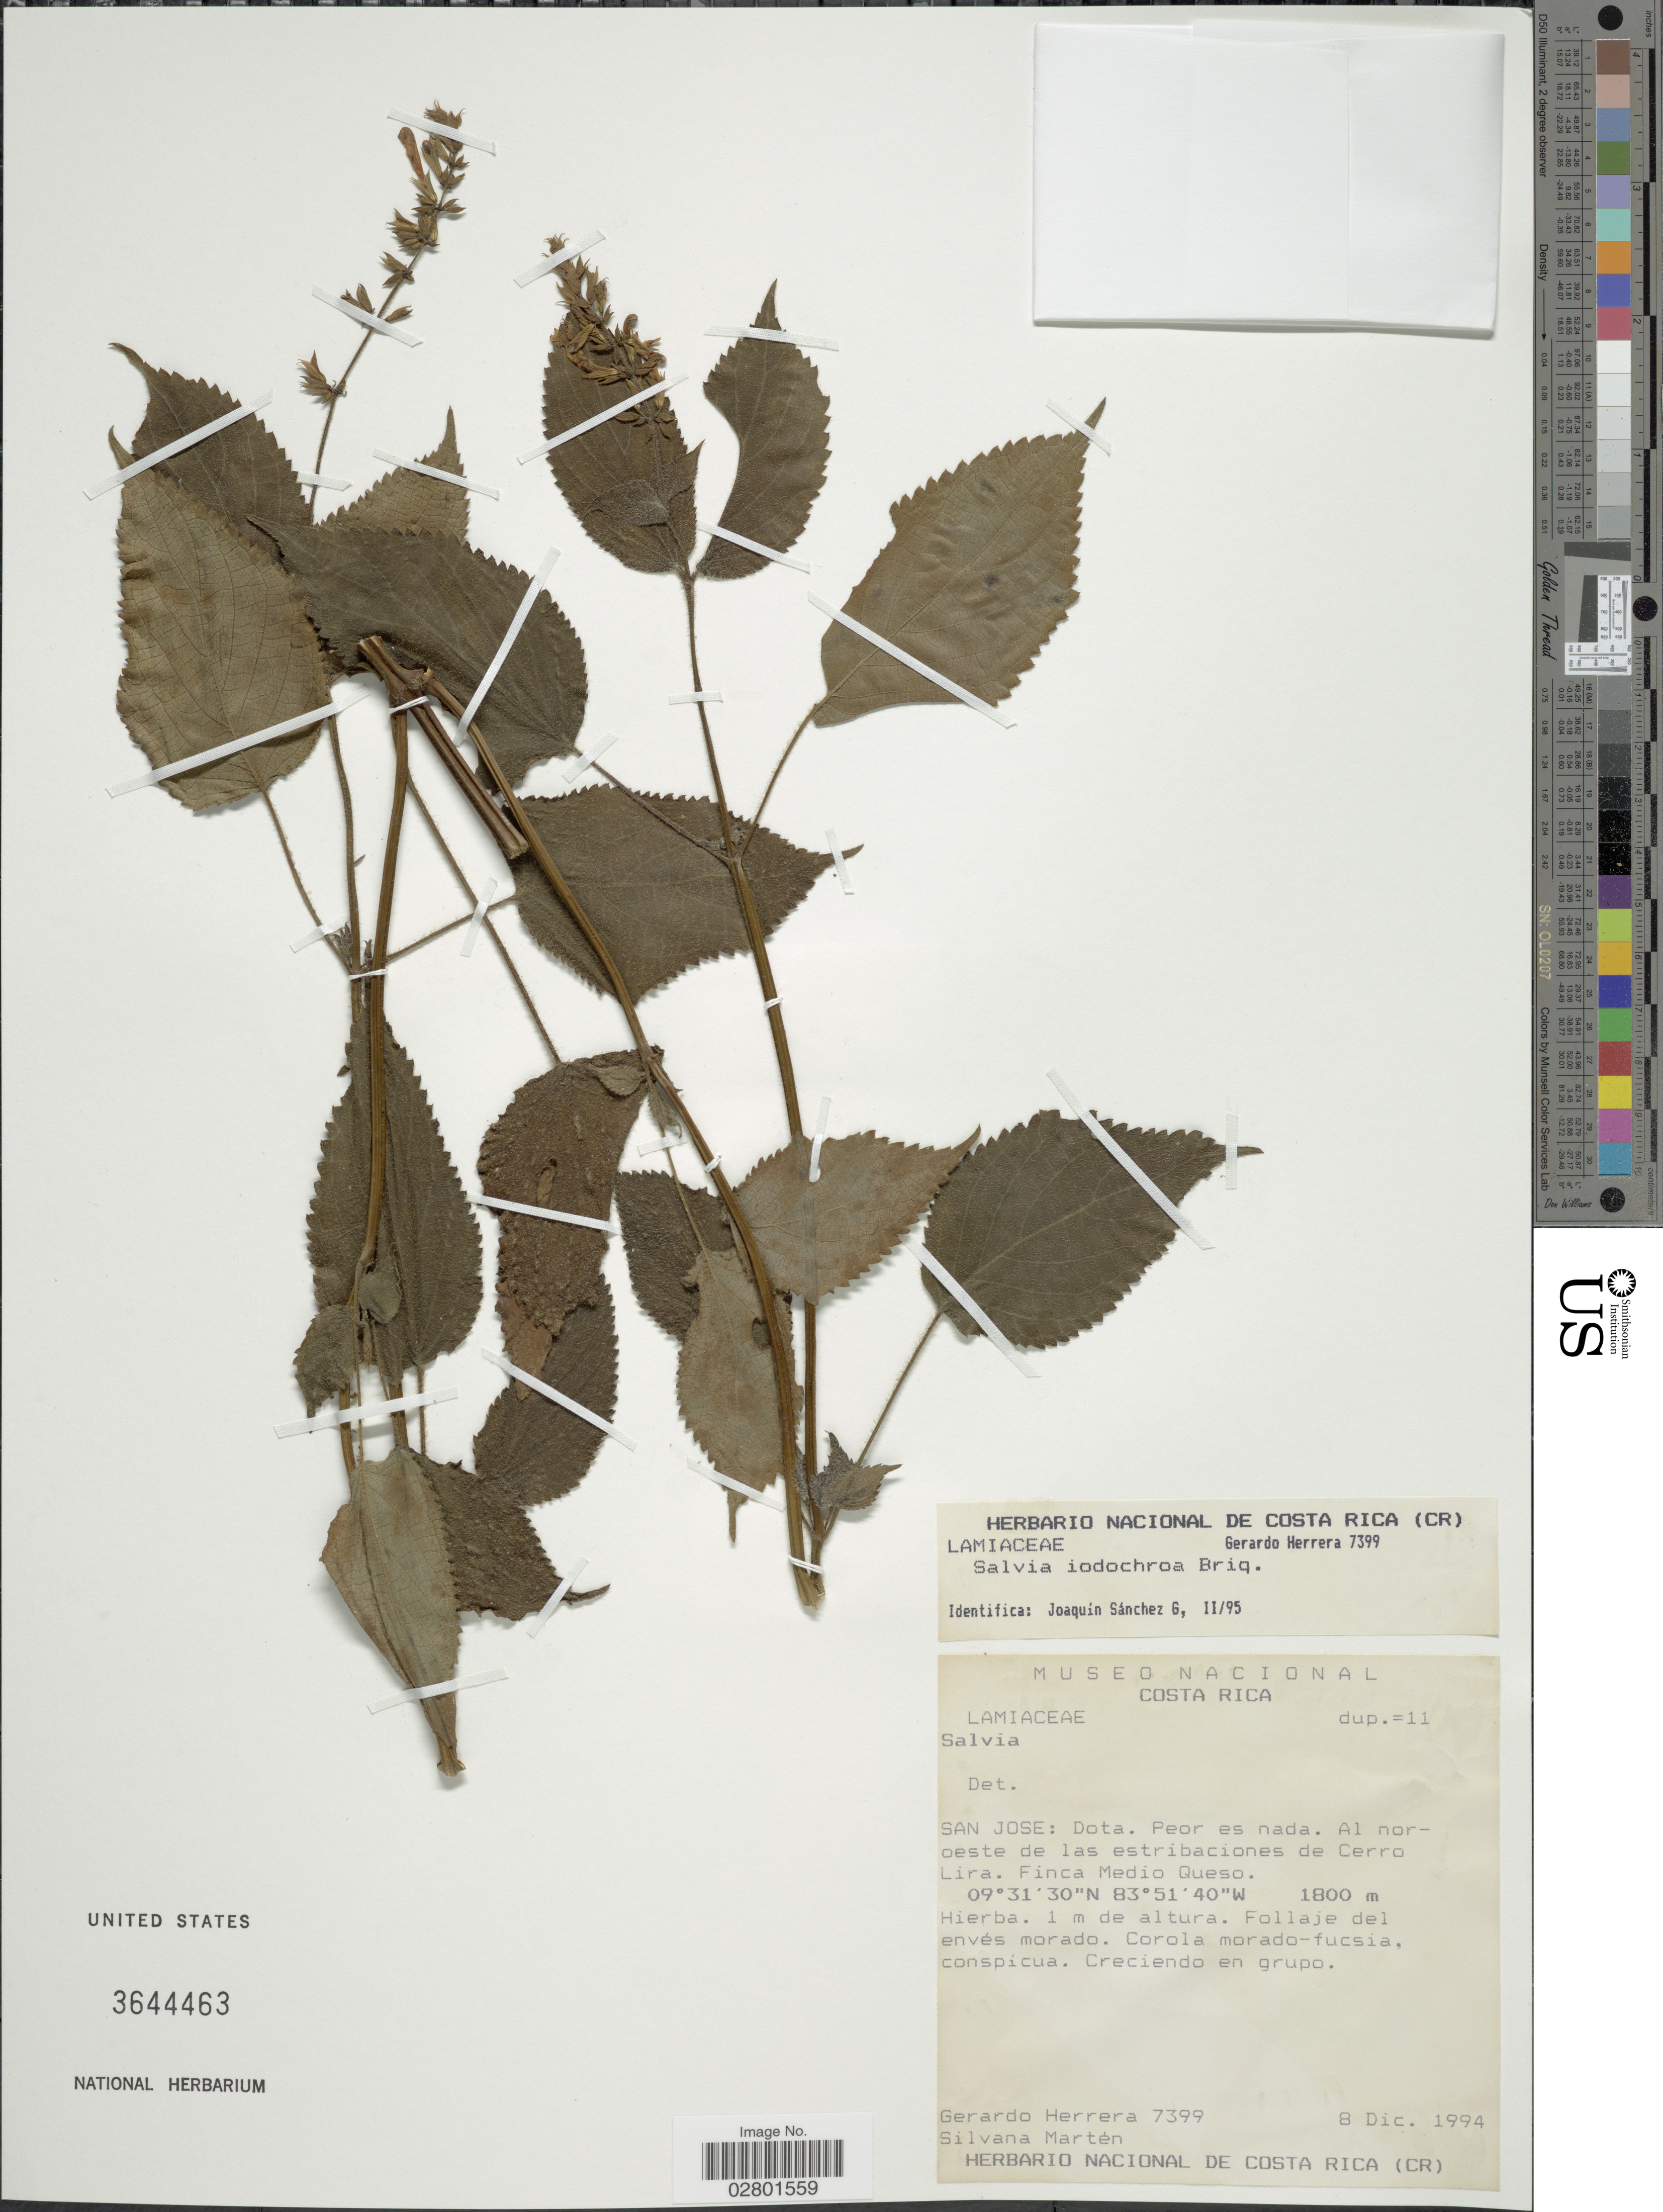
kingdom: Plantae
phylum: Tracheophyta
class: Magnoliopsida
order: Lamiales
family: Lamiaceae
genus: Salvia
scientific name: Salvia iodochroa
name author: Briq.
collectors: G. Herrera Ch. & S. Marten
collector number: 7399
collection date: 1994-12-08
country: Costa Rica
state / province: San José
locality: Dota., Peor es nada, al noroeste de las estribaciones de Cerro Lira, Finca Medio Queso.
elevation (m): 1800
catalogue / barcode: US 3644463